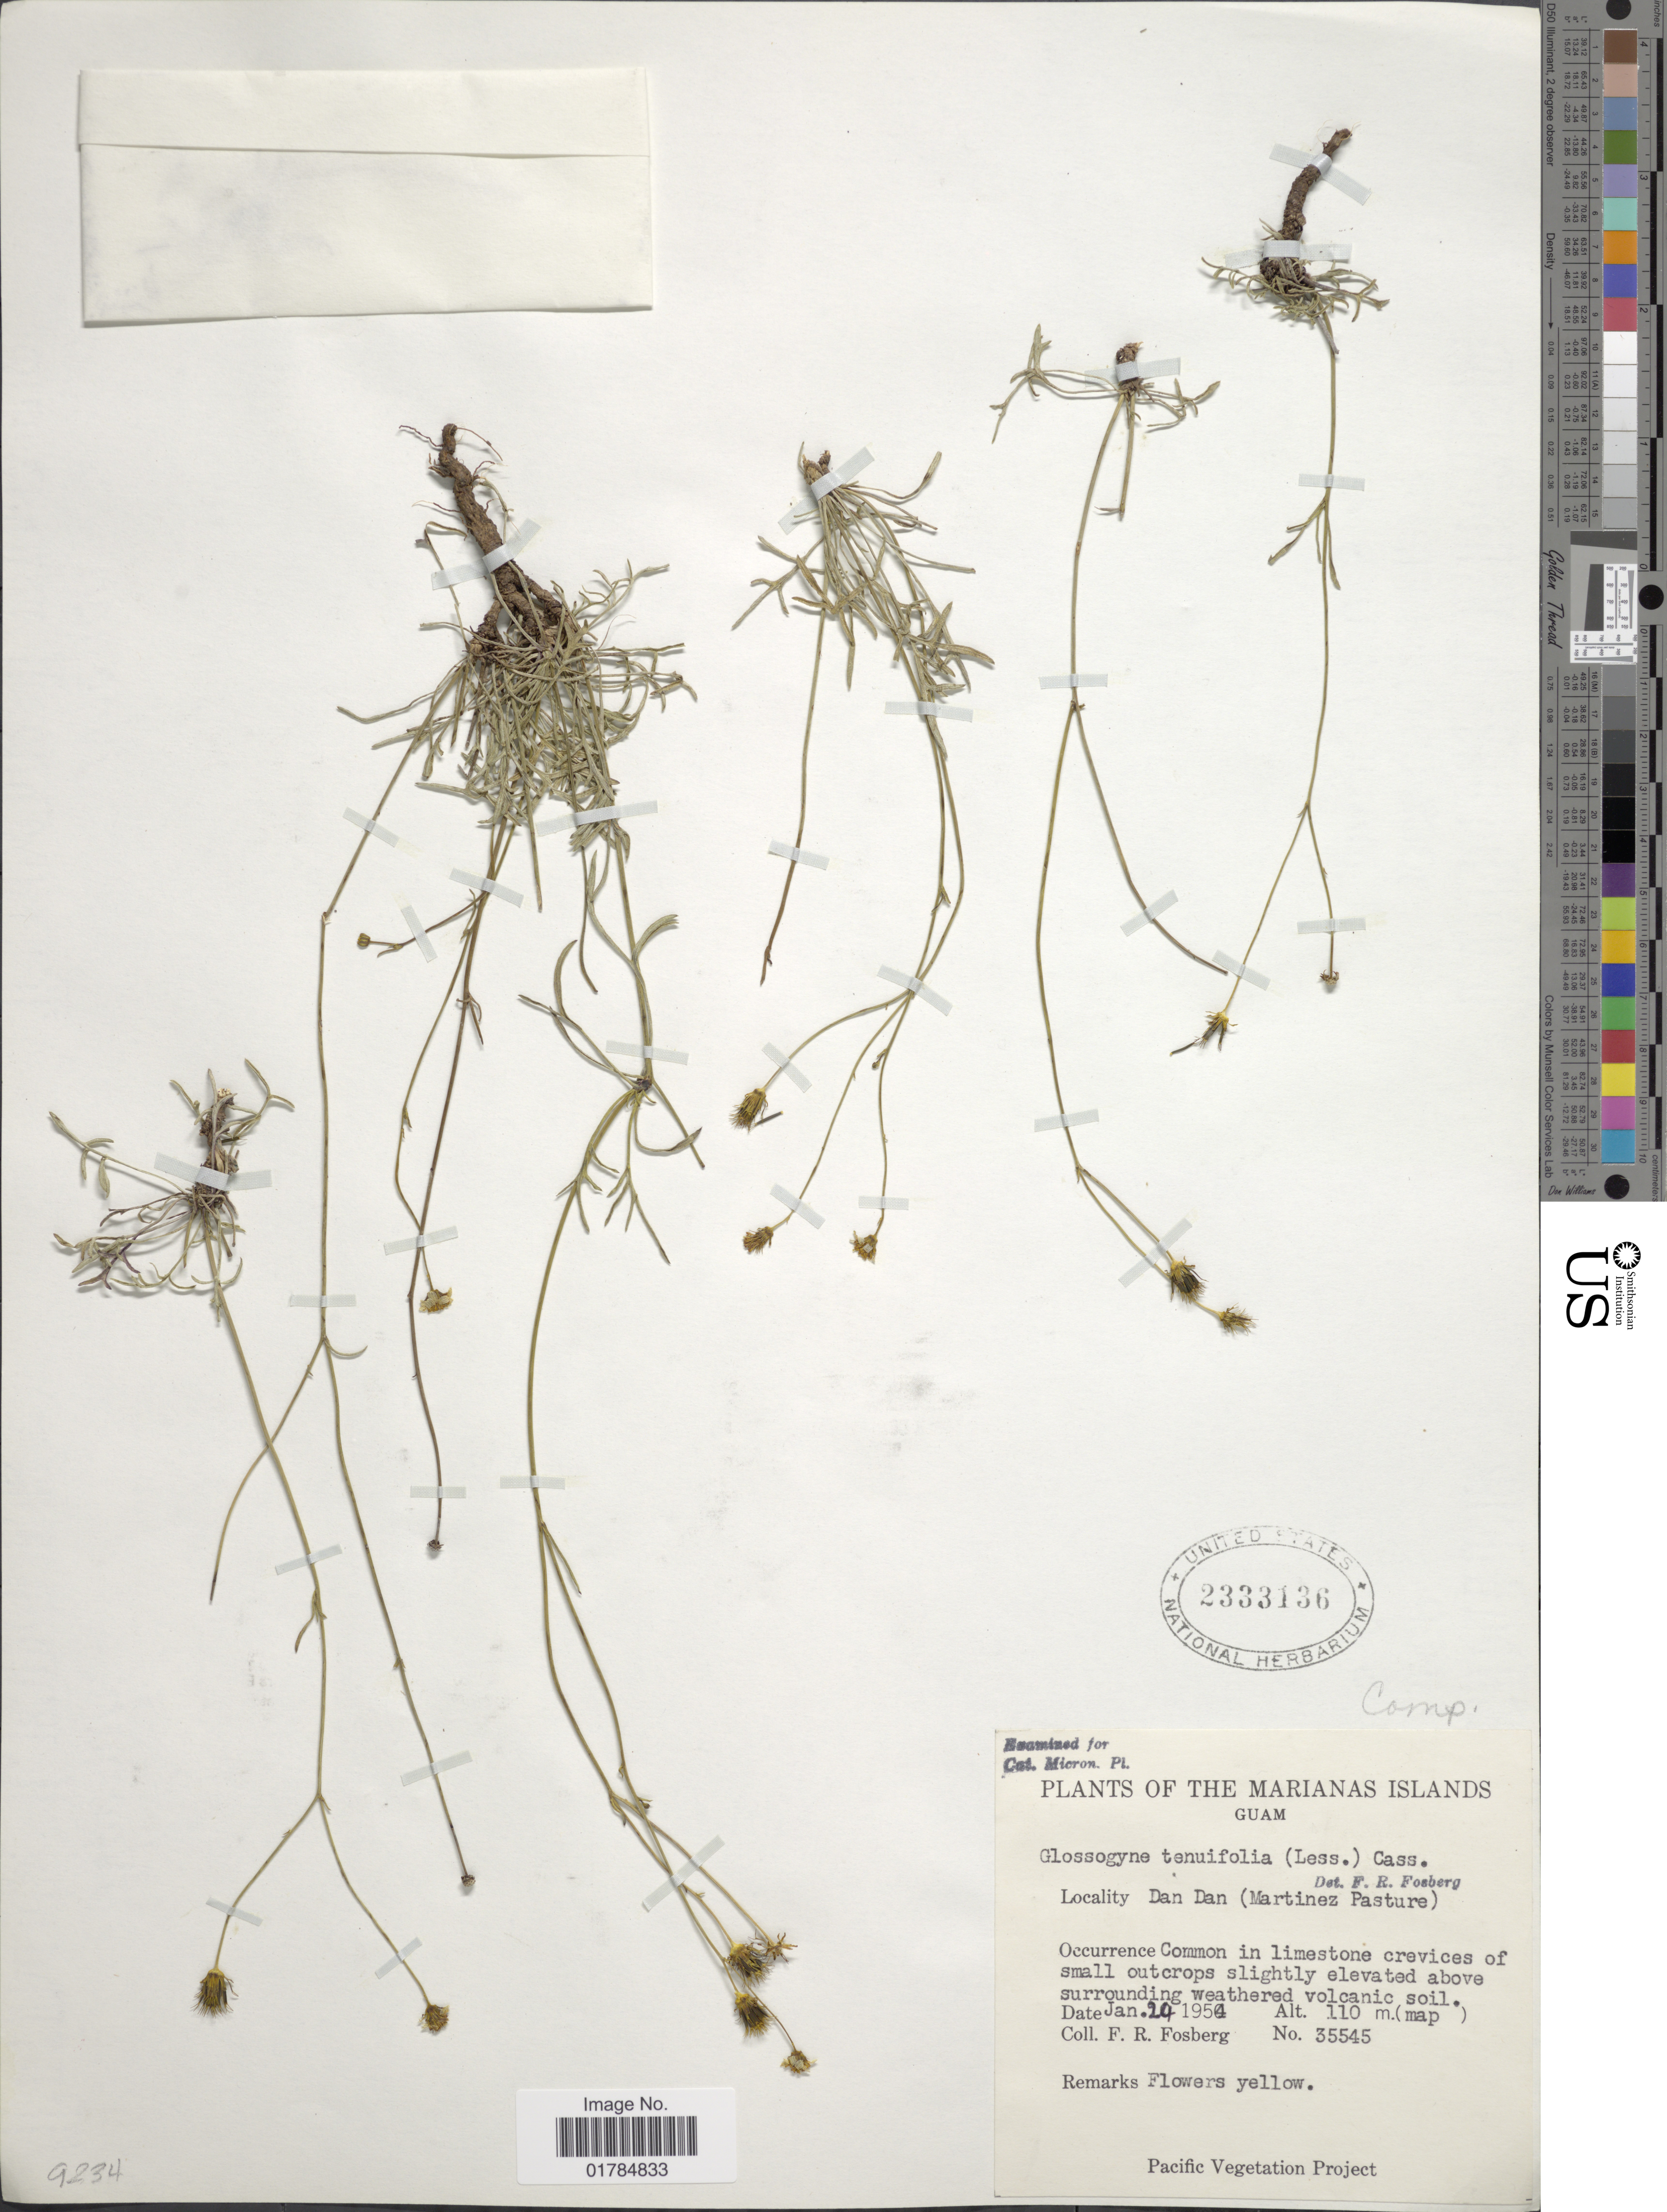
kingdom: Plantae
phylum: Tracheophyta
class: Magnoliopsida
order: Asterales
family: Asteraceae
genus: Glossogyne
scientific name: Glossogyne tenuifolia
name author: (Labill.)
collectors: F. R. Fosberg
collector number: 35545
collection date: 1950-01-24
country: Guam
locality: Marianas Islands. Dan Dan (Martinez Pasture)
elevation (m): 110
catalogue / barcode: US 2333136